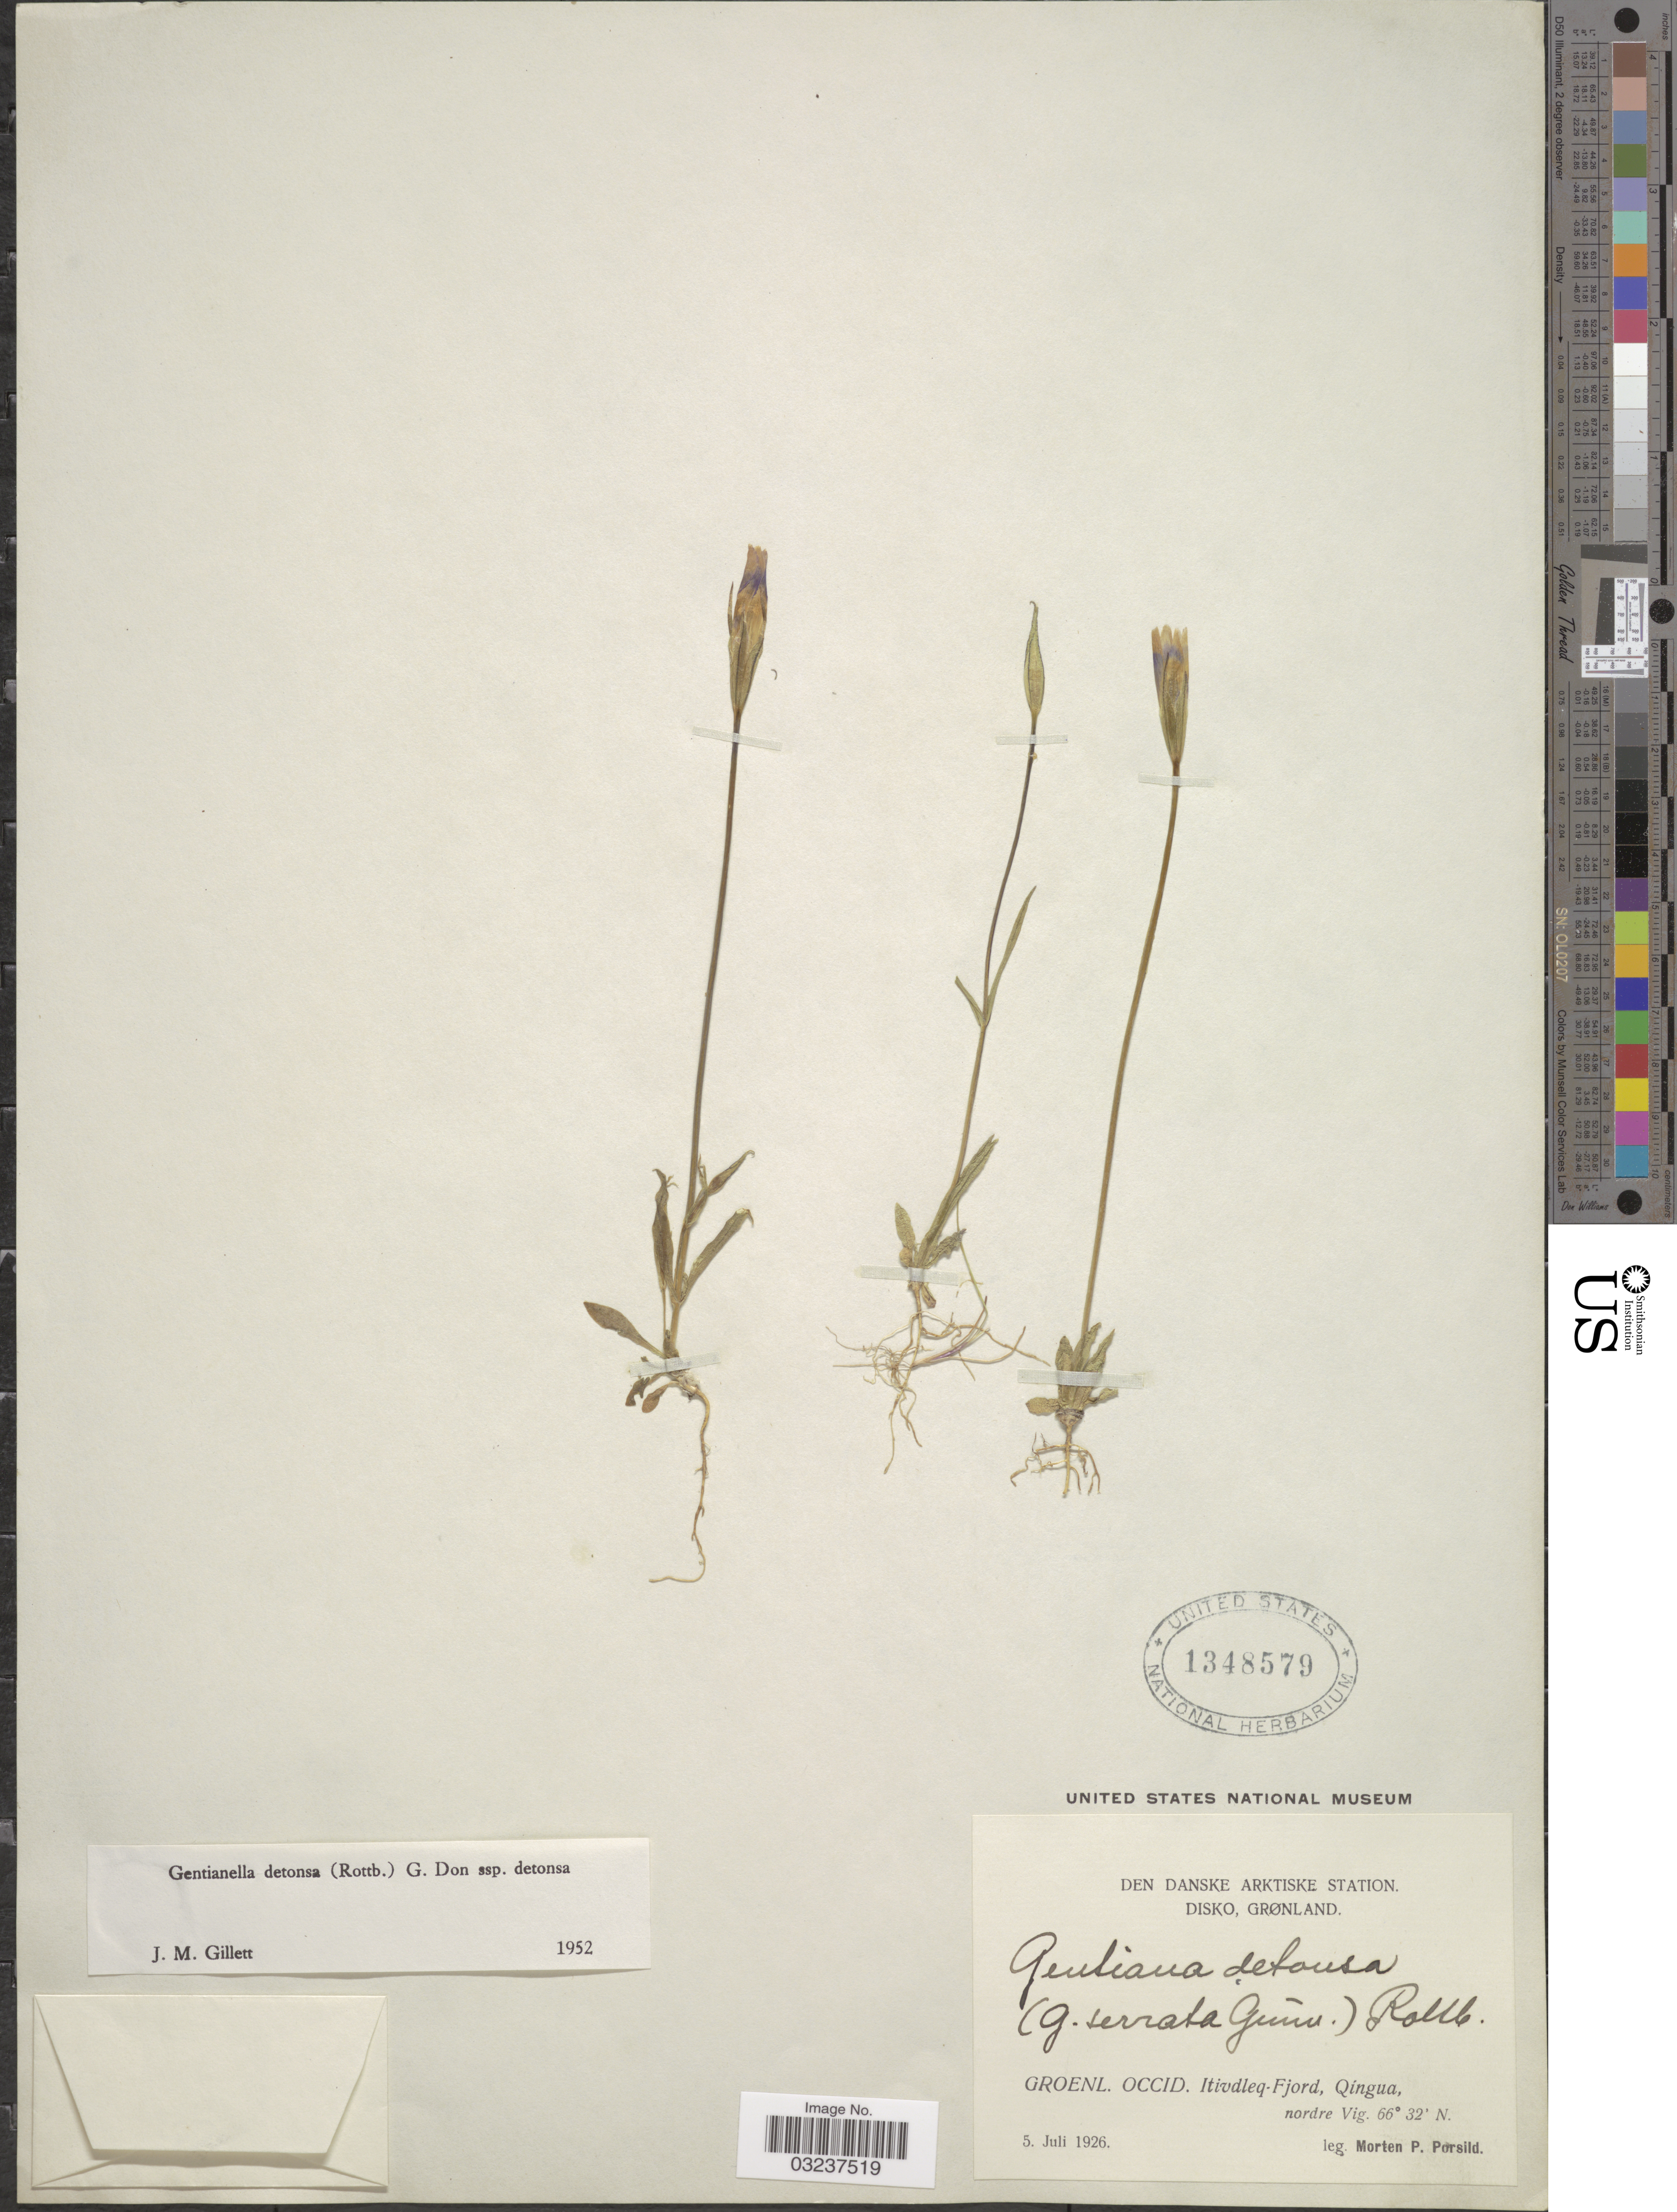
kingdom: Plantae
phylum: Tracheophyta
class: Magnoliopsida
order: Gentianales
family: Gentianaceae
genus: Gentianella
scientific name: Gentianella detonsa subsp. detonsa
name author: (Rottb.) G. Don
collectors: M. P. Porsild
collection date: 1926-07-05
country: Greenland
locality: Den Danske Arktiske Station. Disko, Grønland. Groenl. Occid. Itivdleq-Fjord, Qingua, nordre Vig.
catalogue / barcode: US 1348579